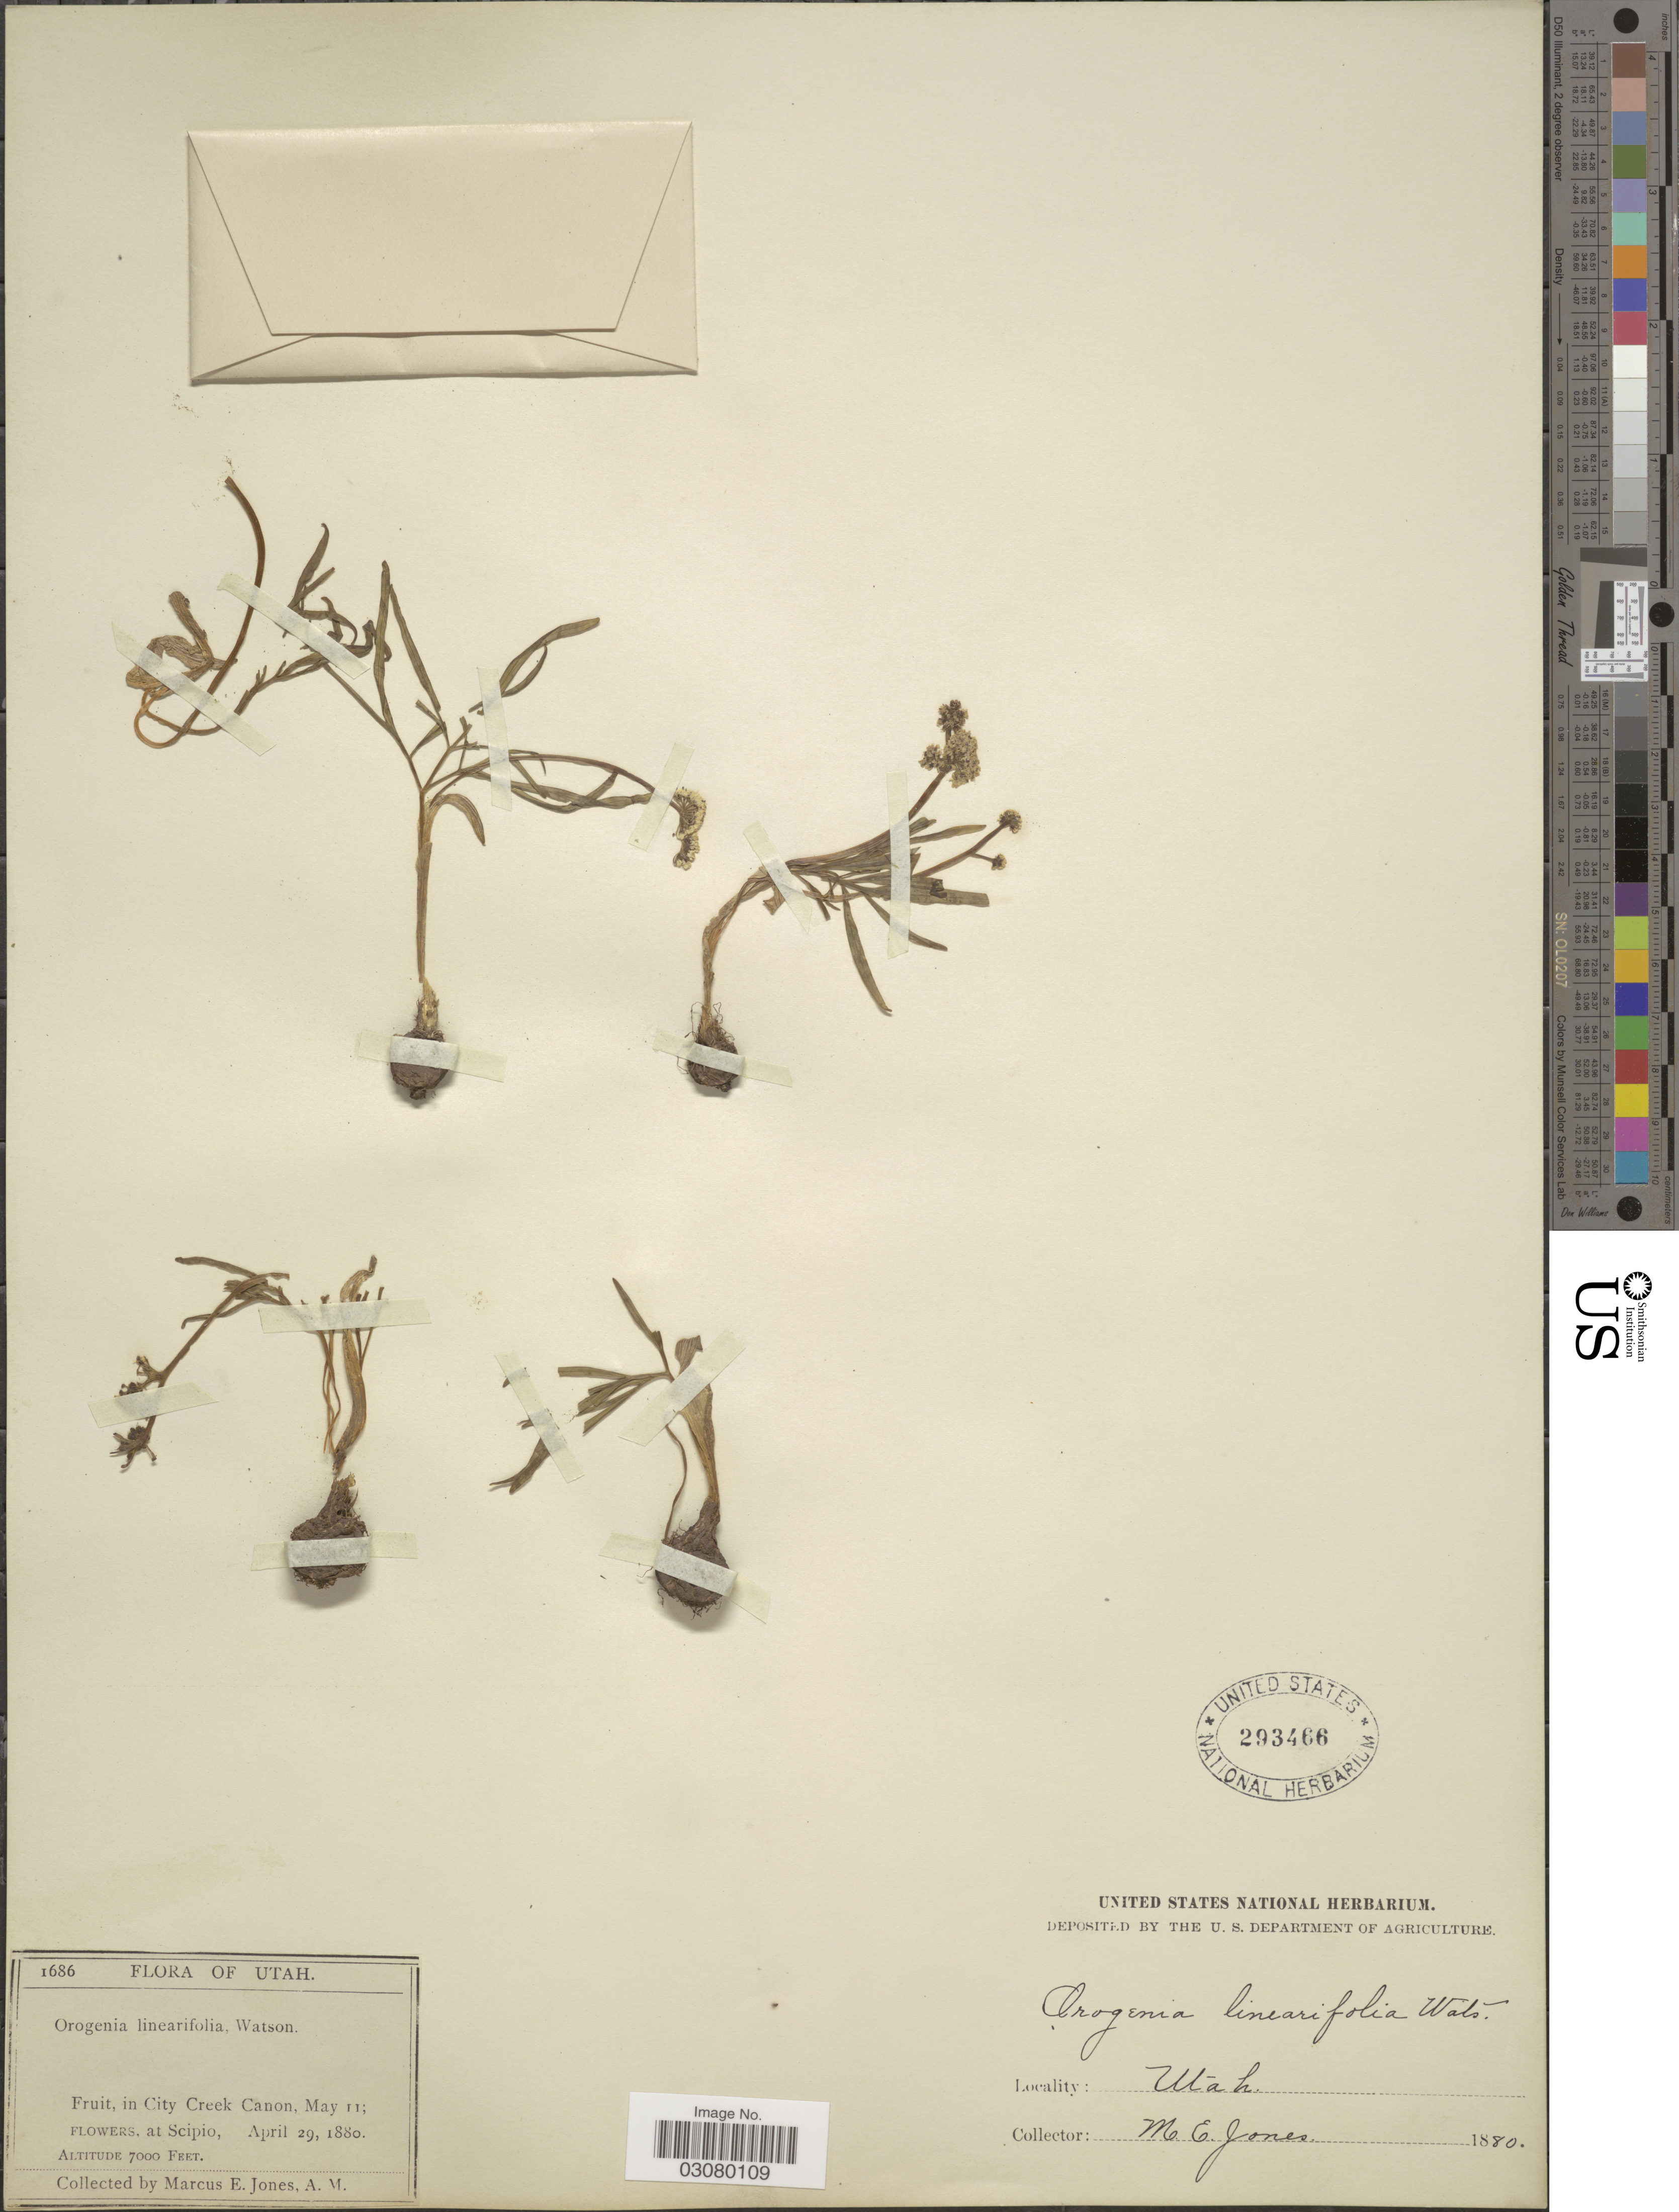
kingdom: Plantae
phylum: Tracheophyta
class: Magnoliopsida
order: Apiales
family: Apiaceae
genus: Orogenia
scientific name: Orogenia linearifolia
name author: S. Watson in C. King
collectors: M. E. Jones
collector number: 1686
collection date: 1880-04-29/1880-05-11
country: United States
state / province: Utah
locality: Fruit, in City Creek Canon. Flowers, at Scipio.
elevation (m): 2134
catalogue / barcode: US 293466